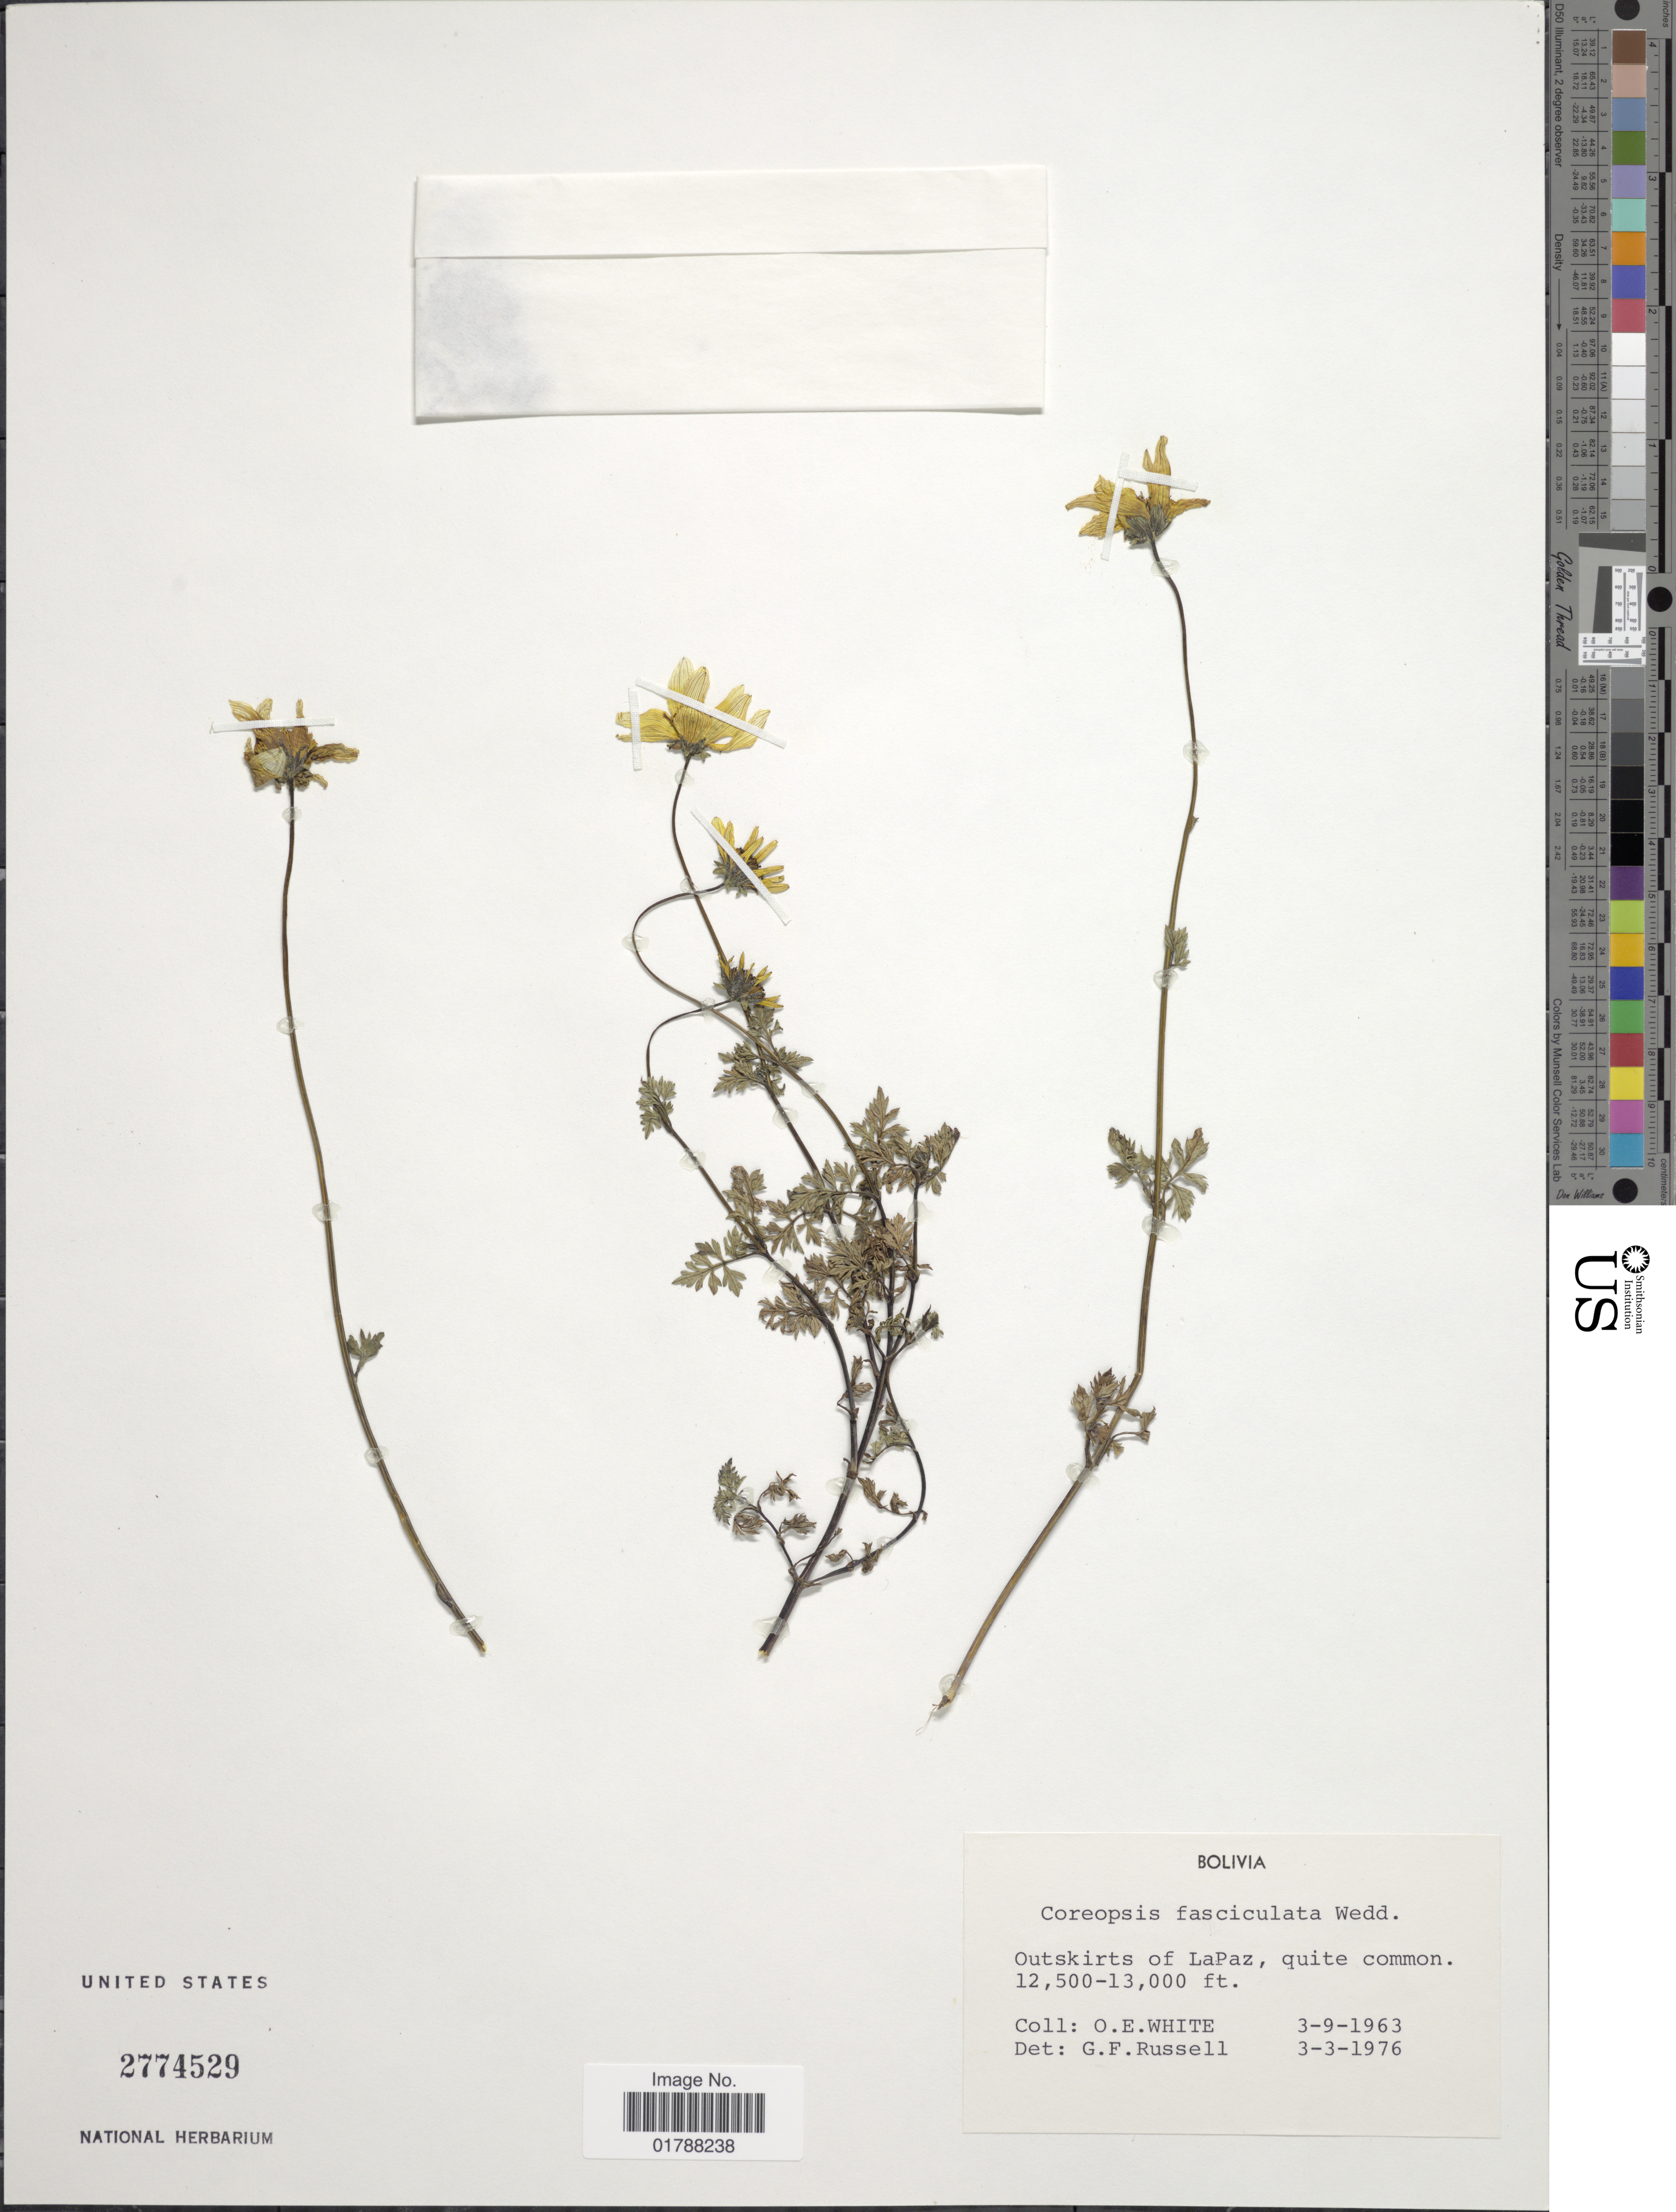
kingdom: Plantae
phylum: Tracheophyta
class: Magnoliopsida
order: Asterales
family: Asteraceae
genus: Bidens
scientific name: Bidens andicola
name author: Kunth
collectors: O. E. White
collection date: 1963-03-09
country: Bolivia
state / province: La Paz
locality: Outskirts of LaPaz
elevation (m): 3810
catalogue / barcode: US 2774529